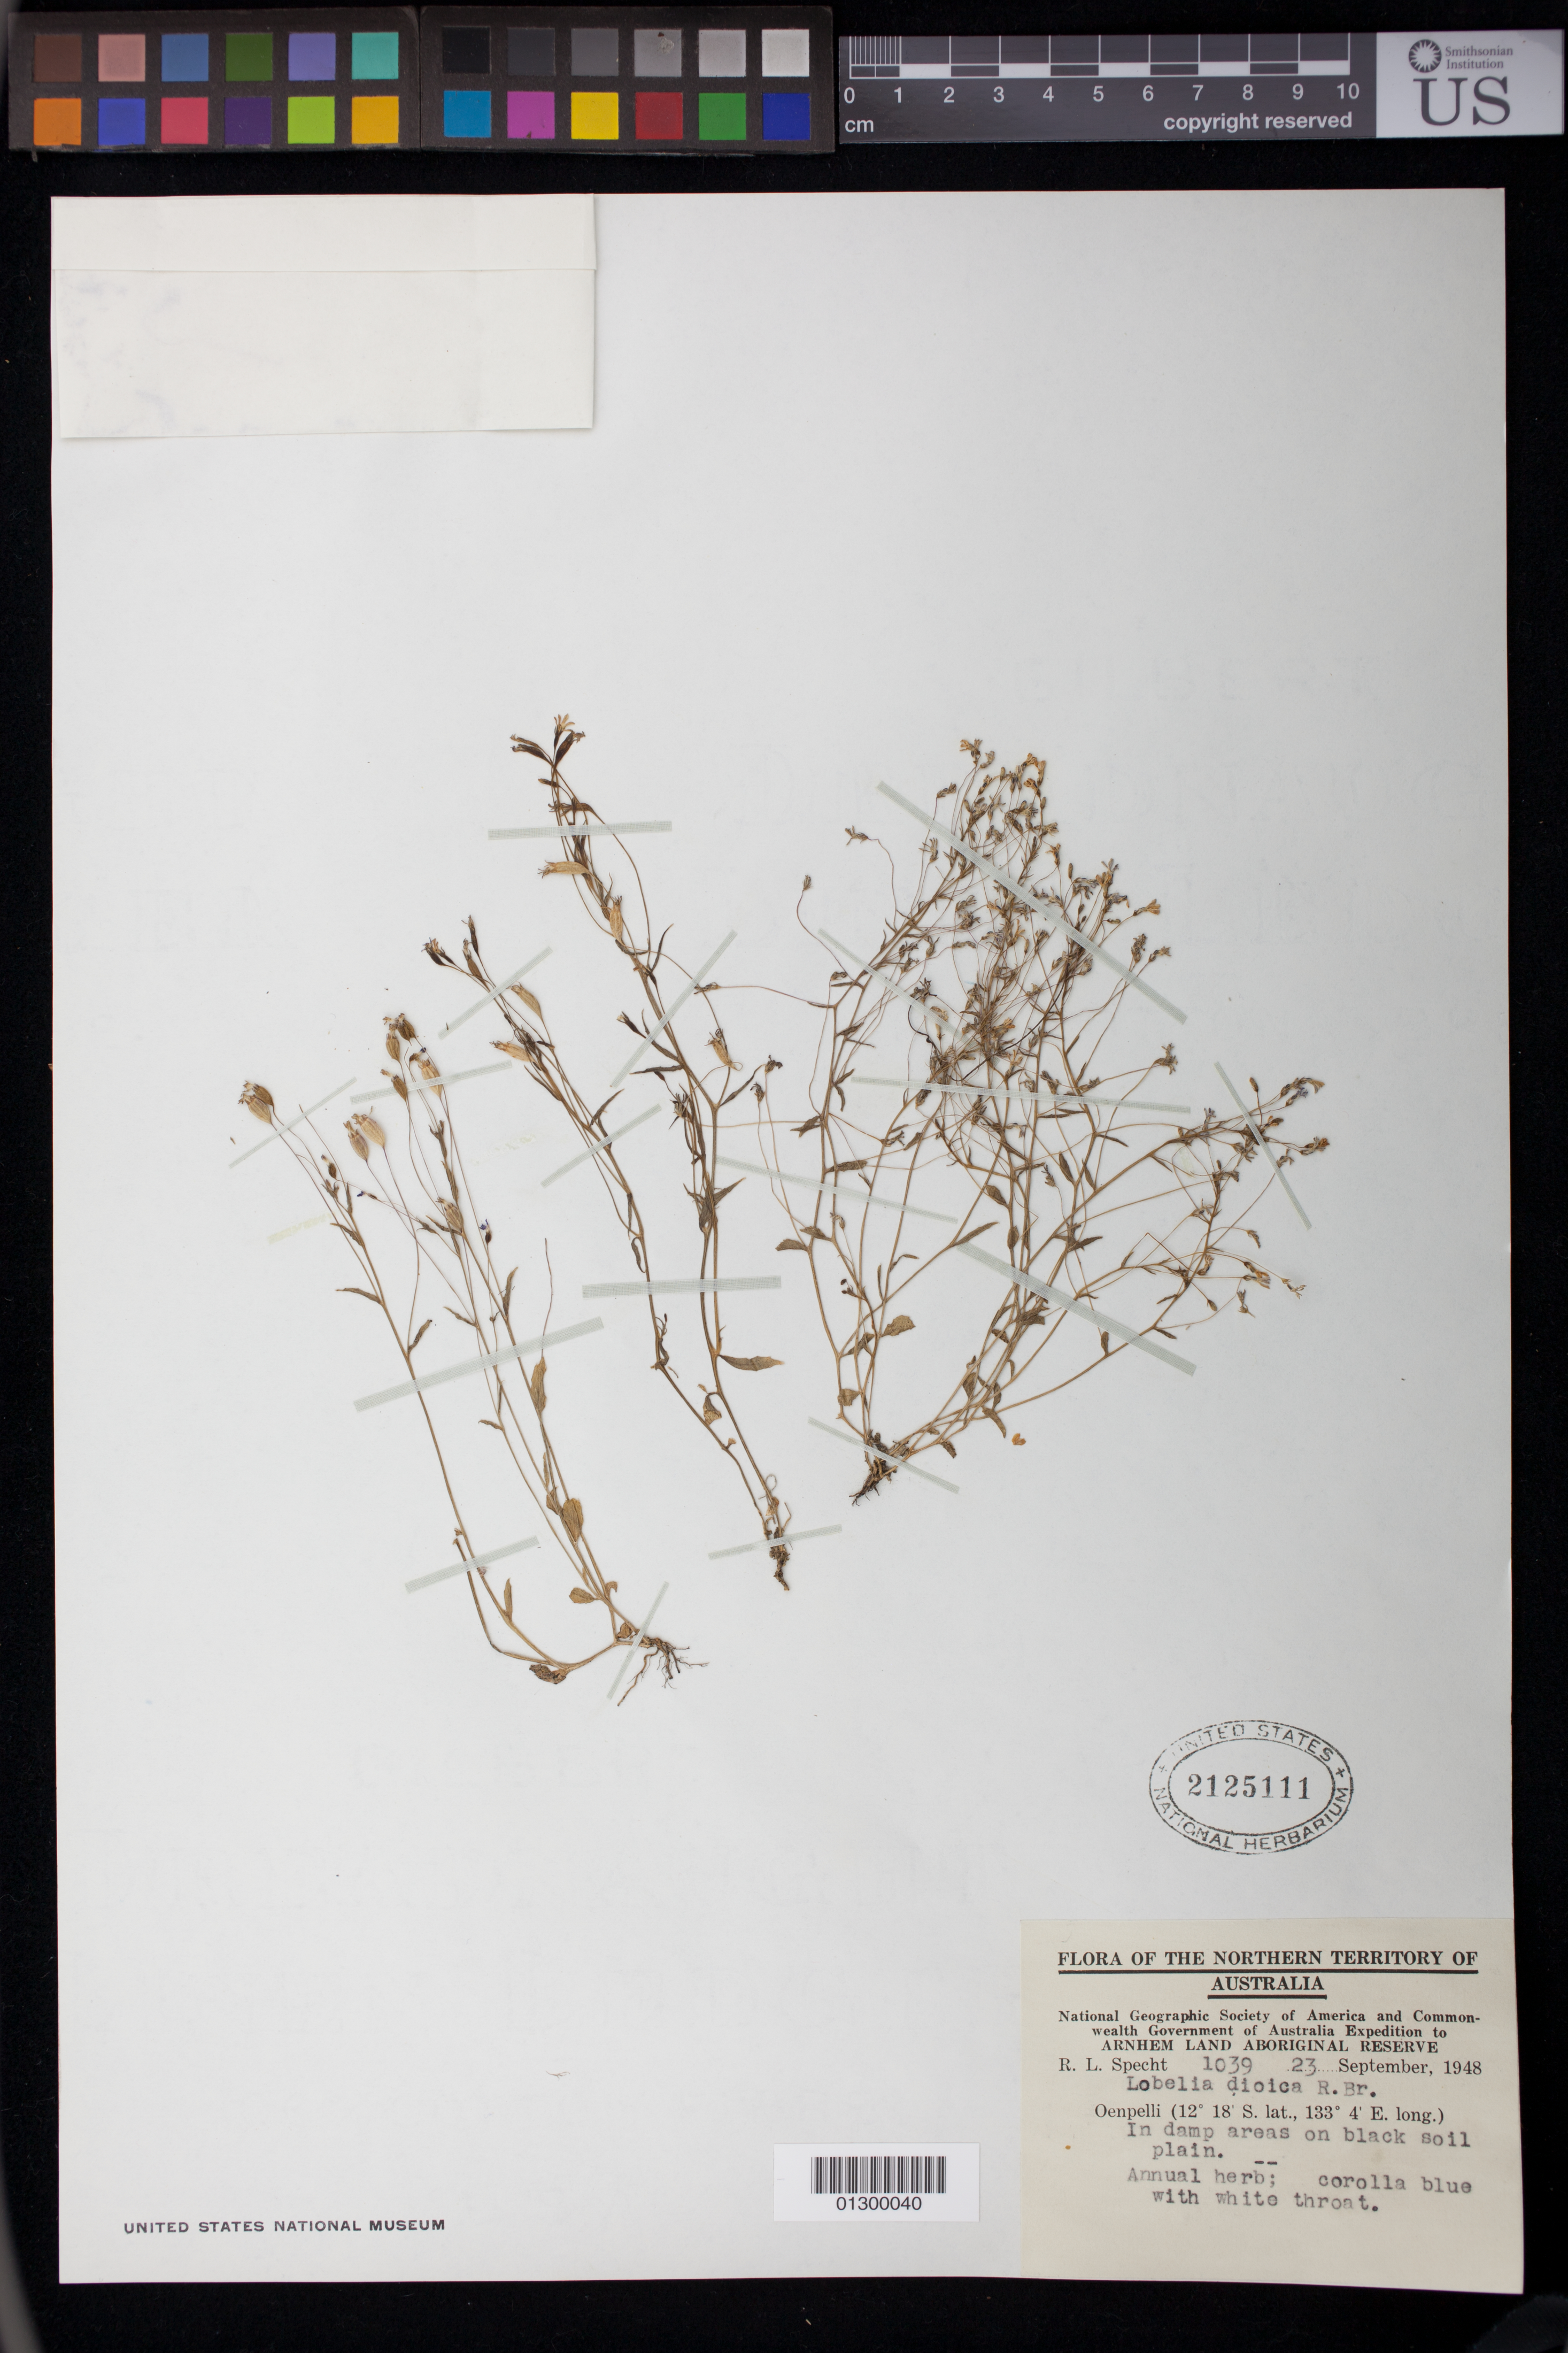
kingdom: Plantae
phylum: Tracheophyta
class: Magnoliopsida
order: Asterales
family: Campanulaceae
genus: Lobelia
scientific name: Lobelia dioica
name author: R. Br.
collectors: R. L. Specht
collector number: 1039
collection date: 1948-09-23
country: Australia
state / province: Northern Territory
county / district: West Arnhem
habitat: In damp areas on black soil plain.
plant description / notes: Annual herb; corolla blue with white throat.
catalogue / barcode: US 2125111